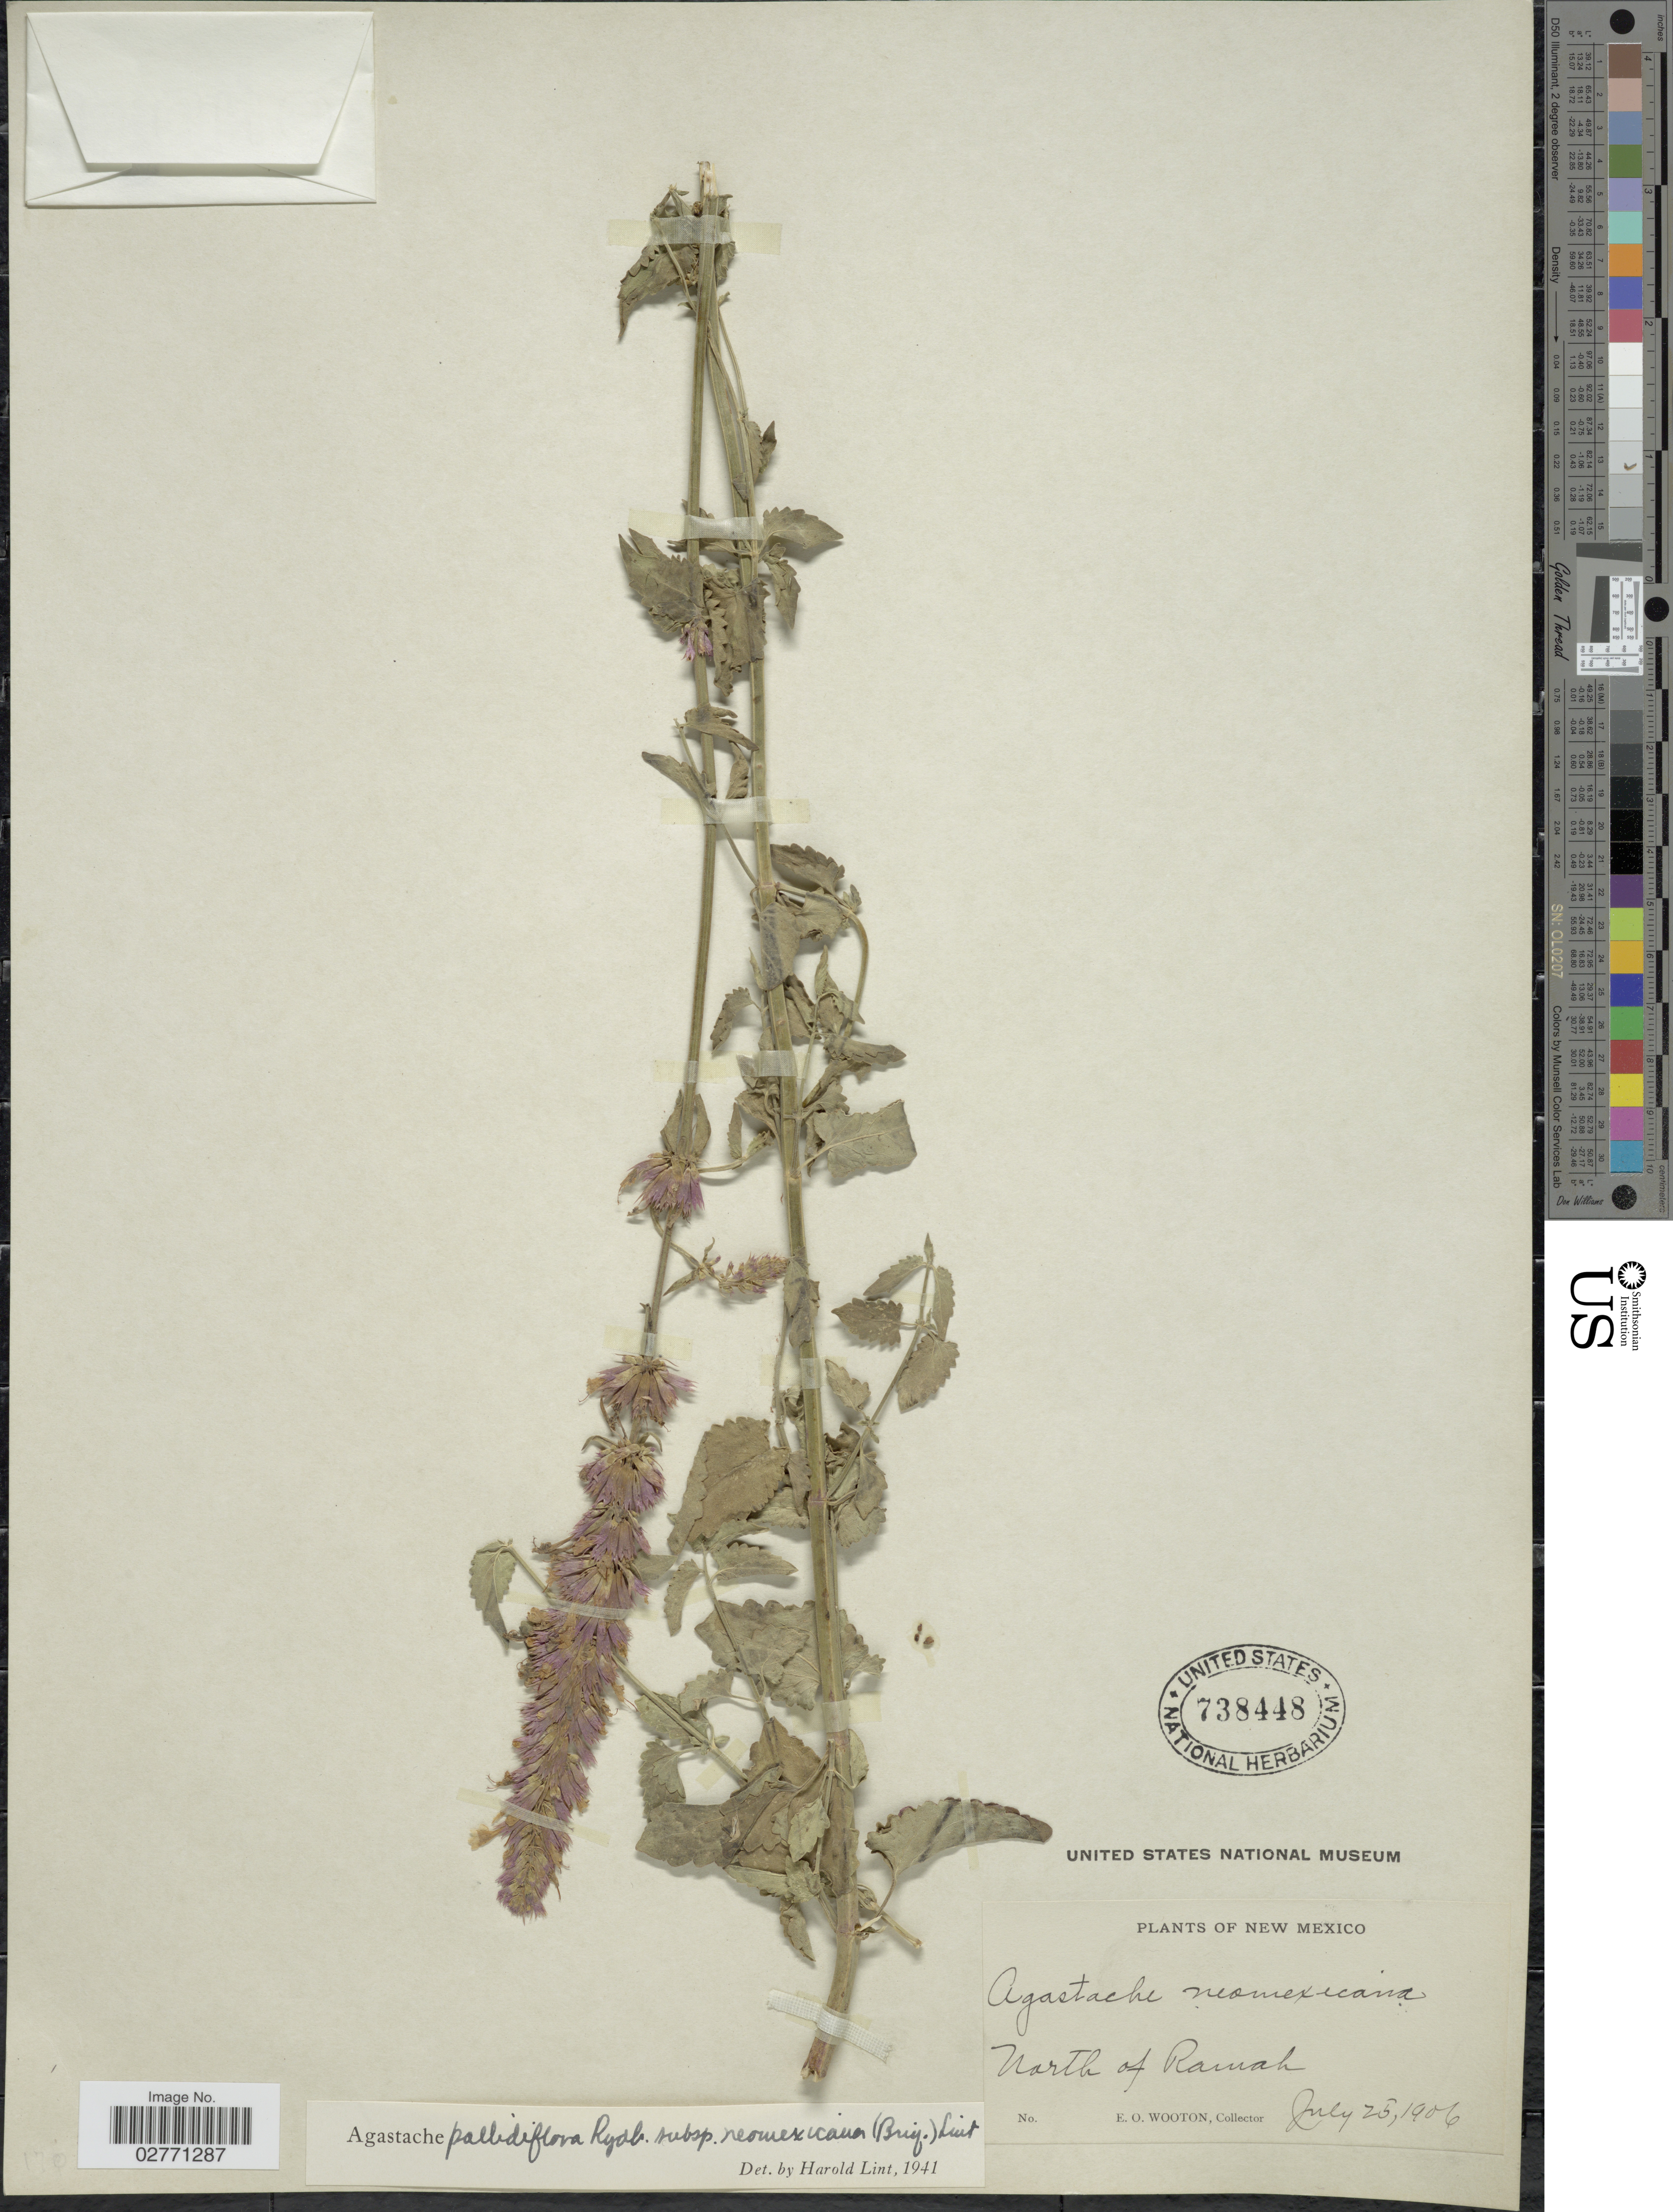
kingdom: Plantae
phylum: Tracheophyta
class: Magnoliopsida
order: Lamiales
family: Lamiaceae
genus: Agastache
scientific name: Agastache pallidiflora subsp. neomexicana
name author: (Briq.) Lint & Epling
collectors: E. O. Wooton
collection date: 1906-07-25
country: United States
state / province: New Mexico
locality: North of Ramah.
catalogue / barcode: US 738448